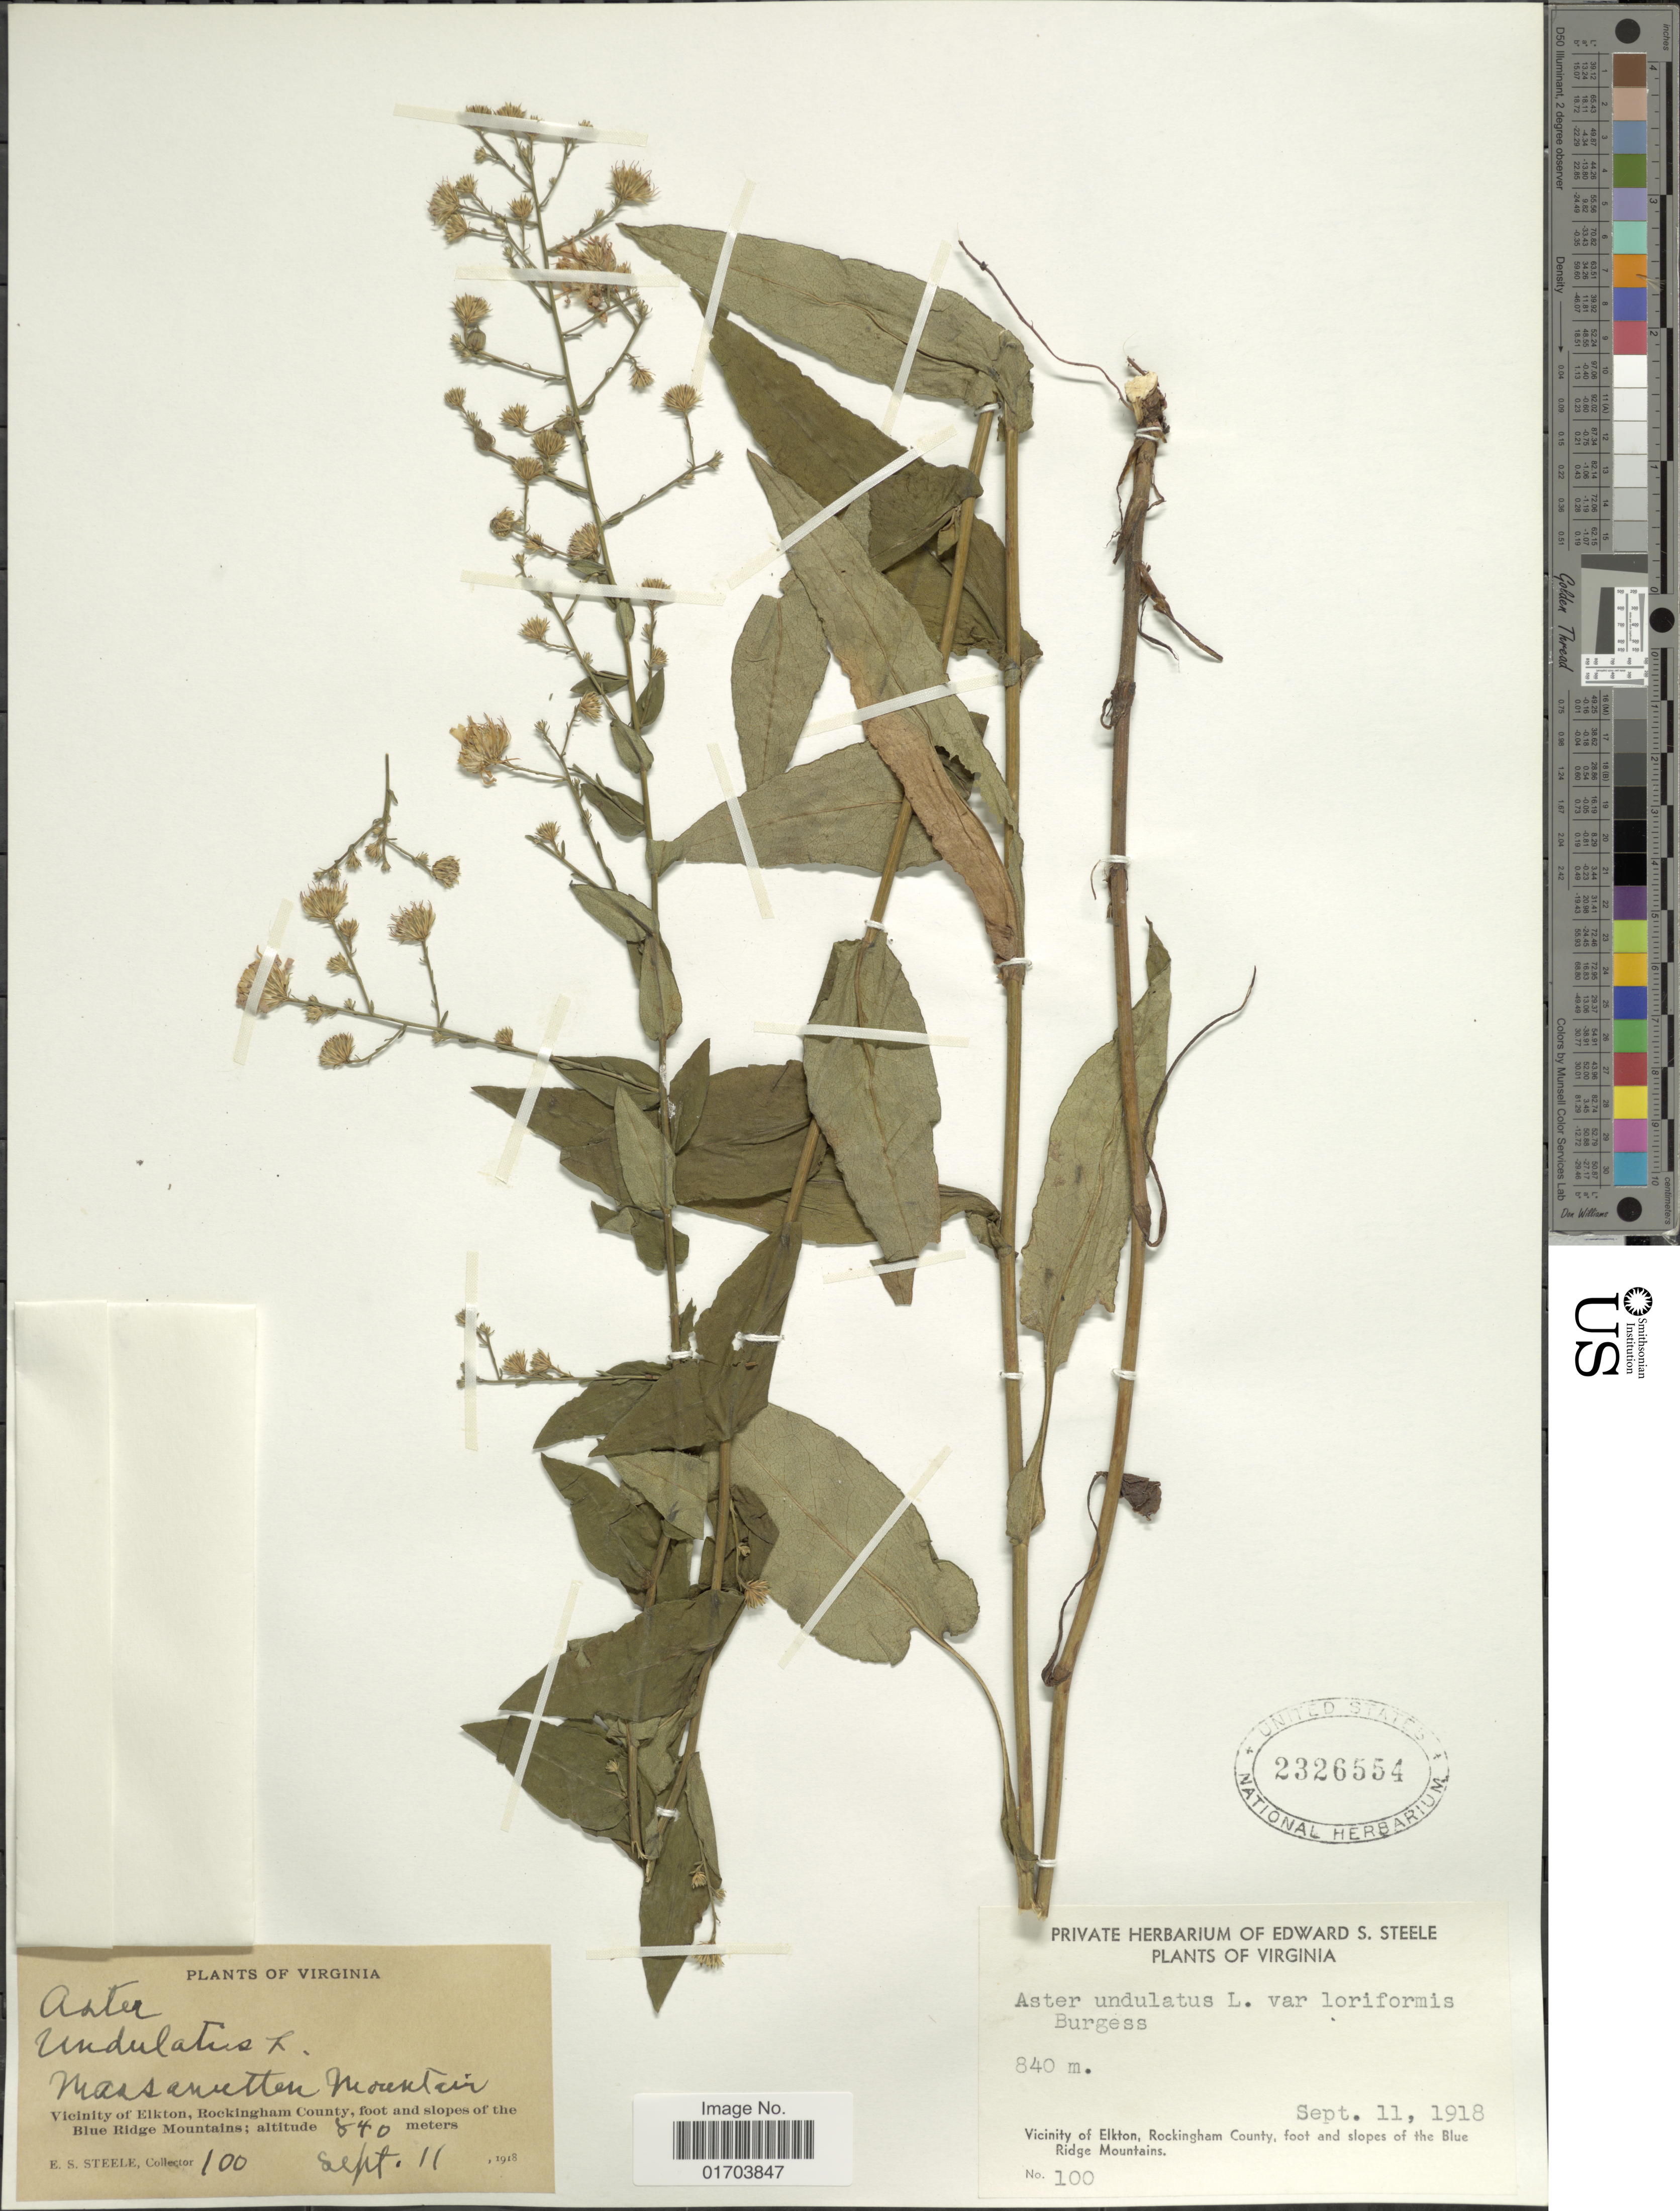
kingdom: Plantae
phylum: Tracheophyta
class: Magnoliopsida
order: Asterales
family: Asteraceae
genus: Symphyotrichum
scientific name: Symphyotrichum undulatum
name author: (L.) G.L. Nesom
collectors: E. Steele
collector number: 100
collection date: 1918-09-11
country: United States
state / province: Virginia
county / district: Rockingham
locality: Massanutten Mountain, Vicinity of Elkton, Rockingham County, foot and slopes of the Blue Ridge Mountains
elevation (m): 840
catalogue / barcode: US 2326554